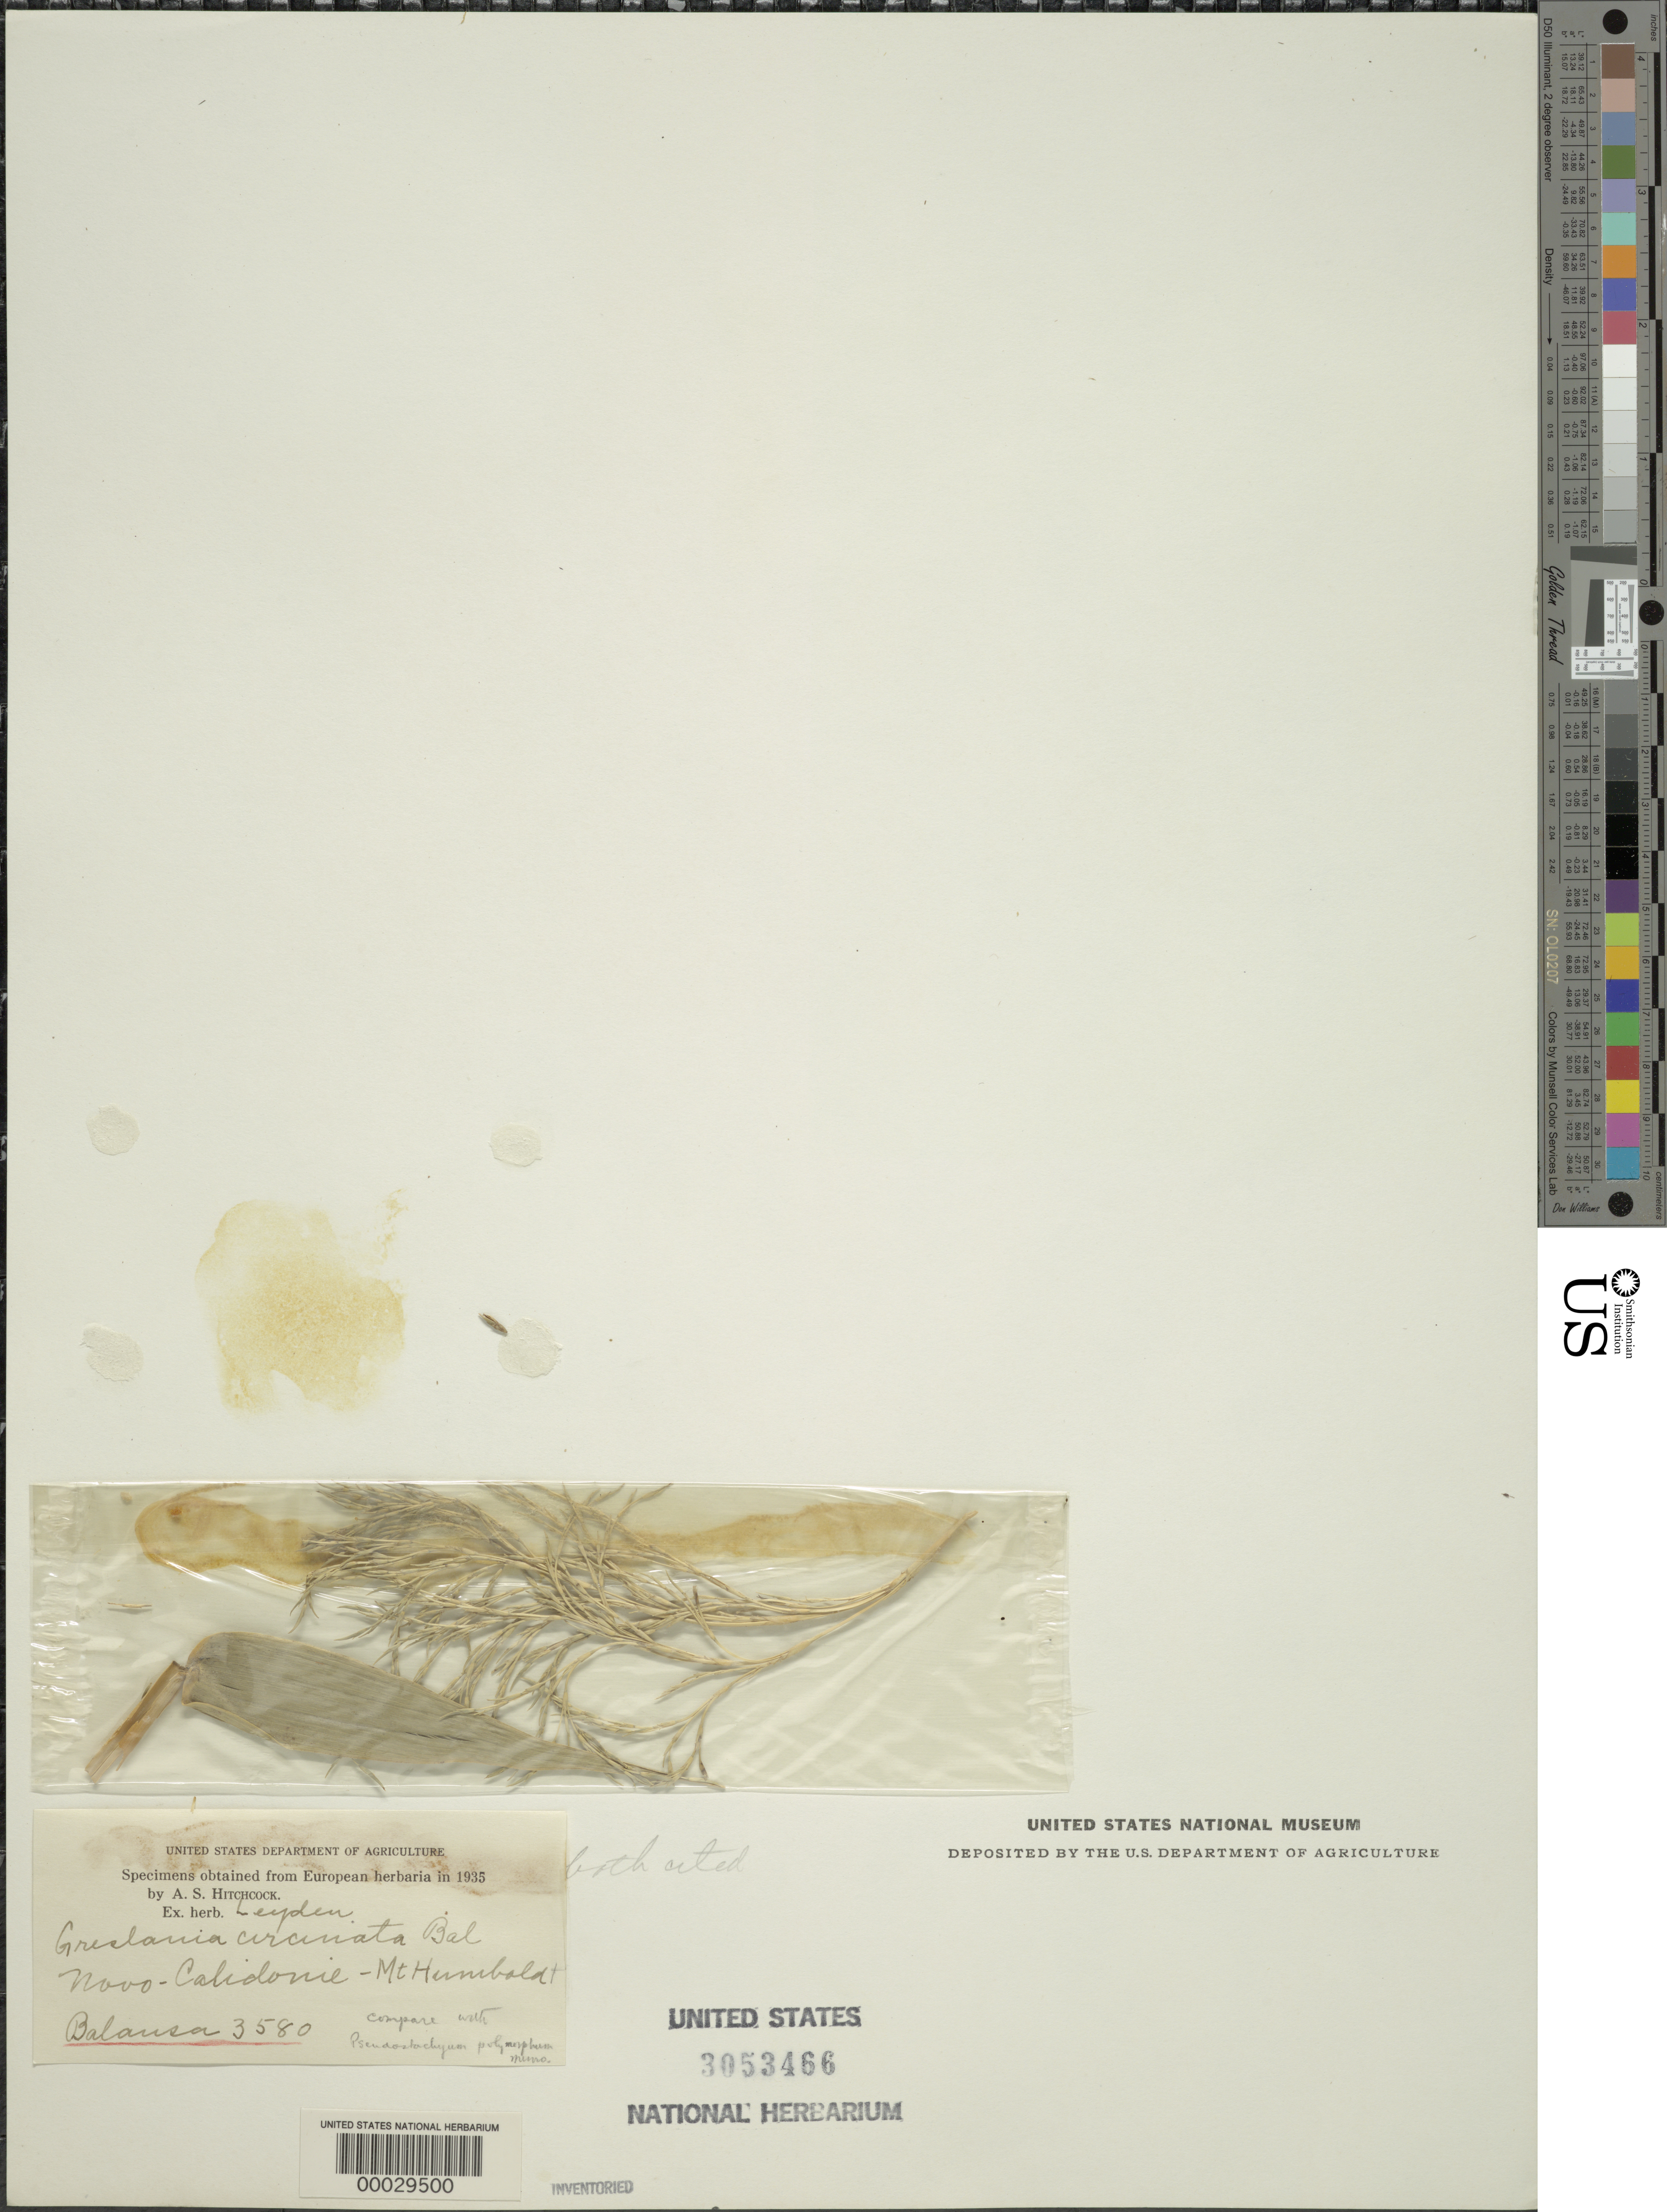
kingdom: Plantae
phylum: Tracheophyta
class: Liliopsida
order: Poales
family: Poaceae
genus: Greslania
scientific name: Greslania circinata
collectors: B. Balansa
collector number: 3580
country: New Caledonia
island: New Caledonia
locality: Mt. humboldt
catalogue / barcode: US 3053466